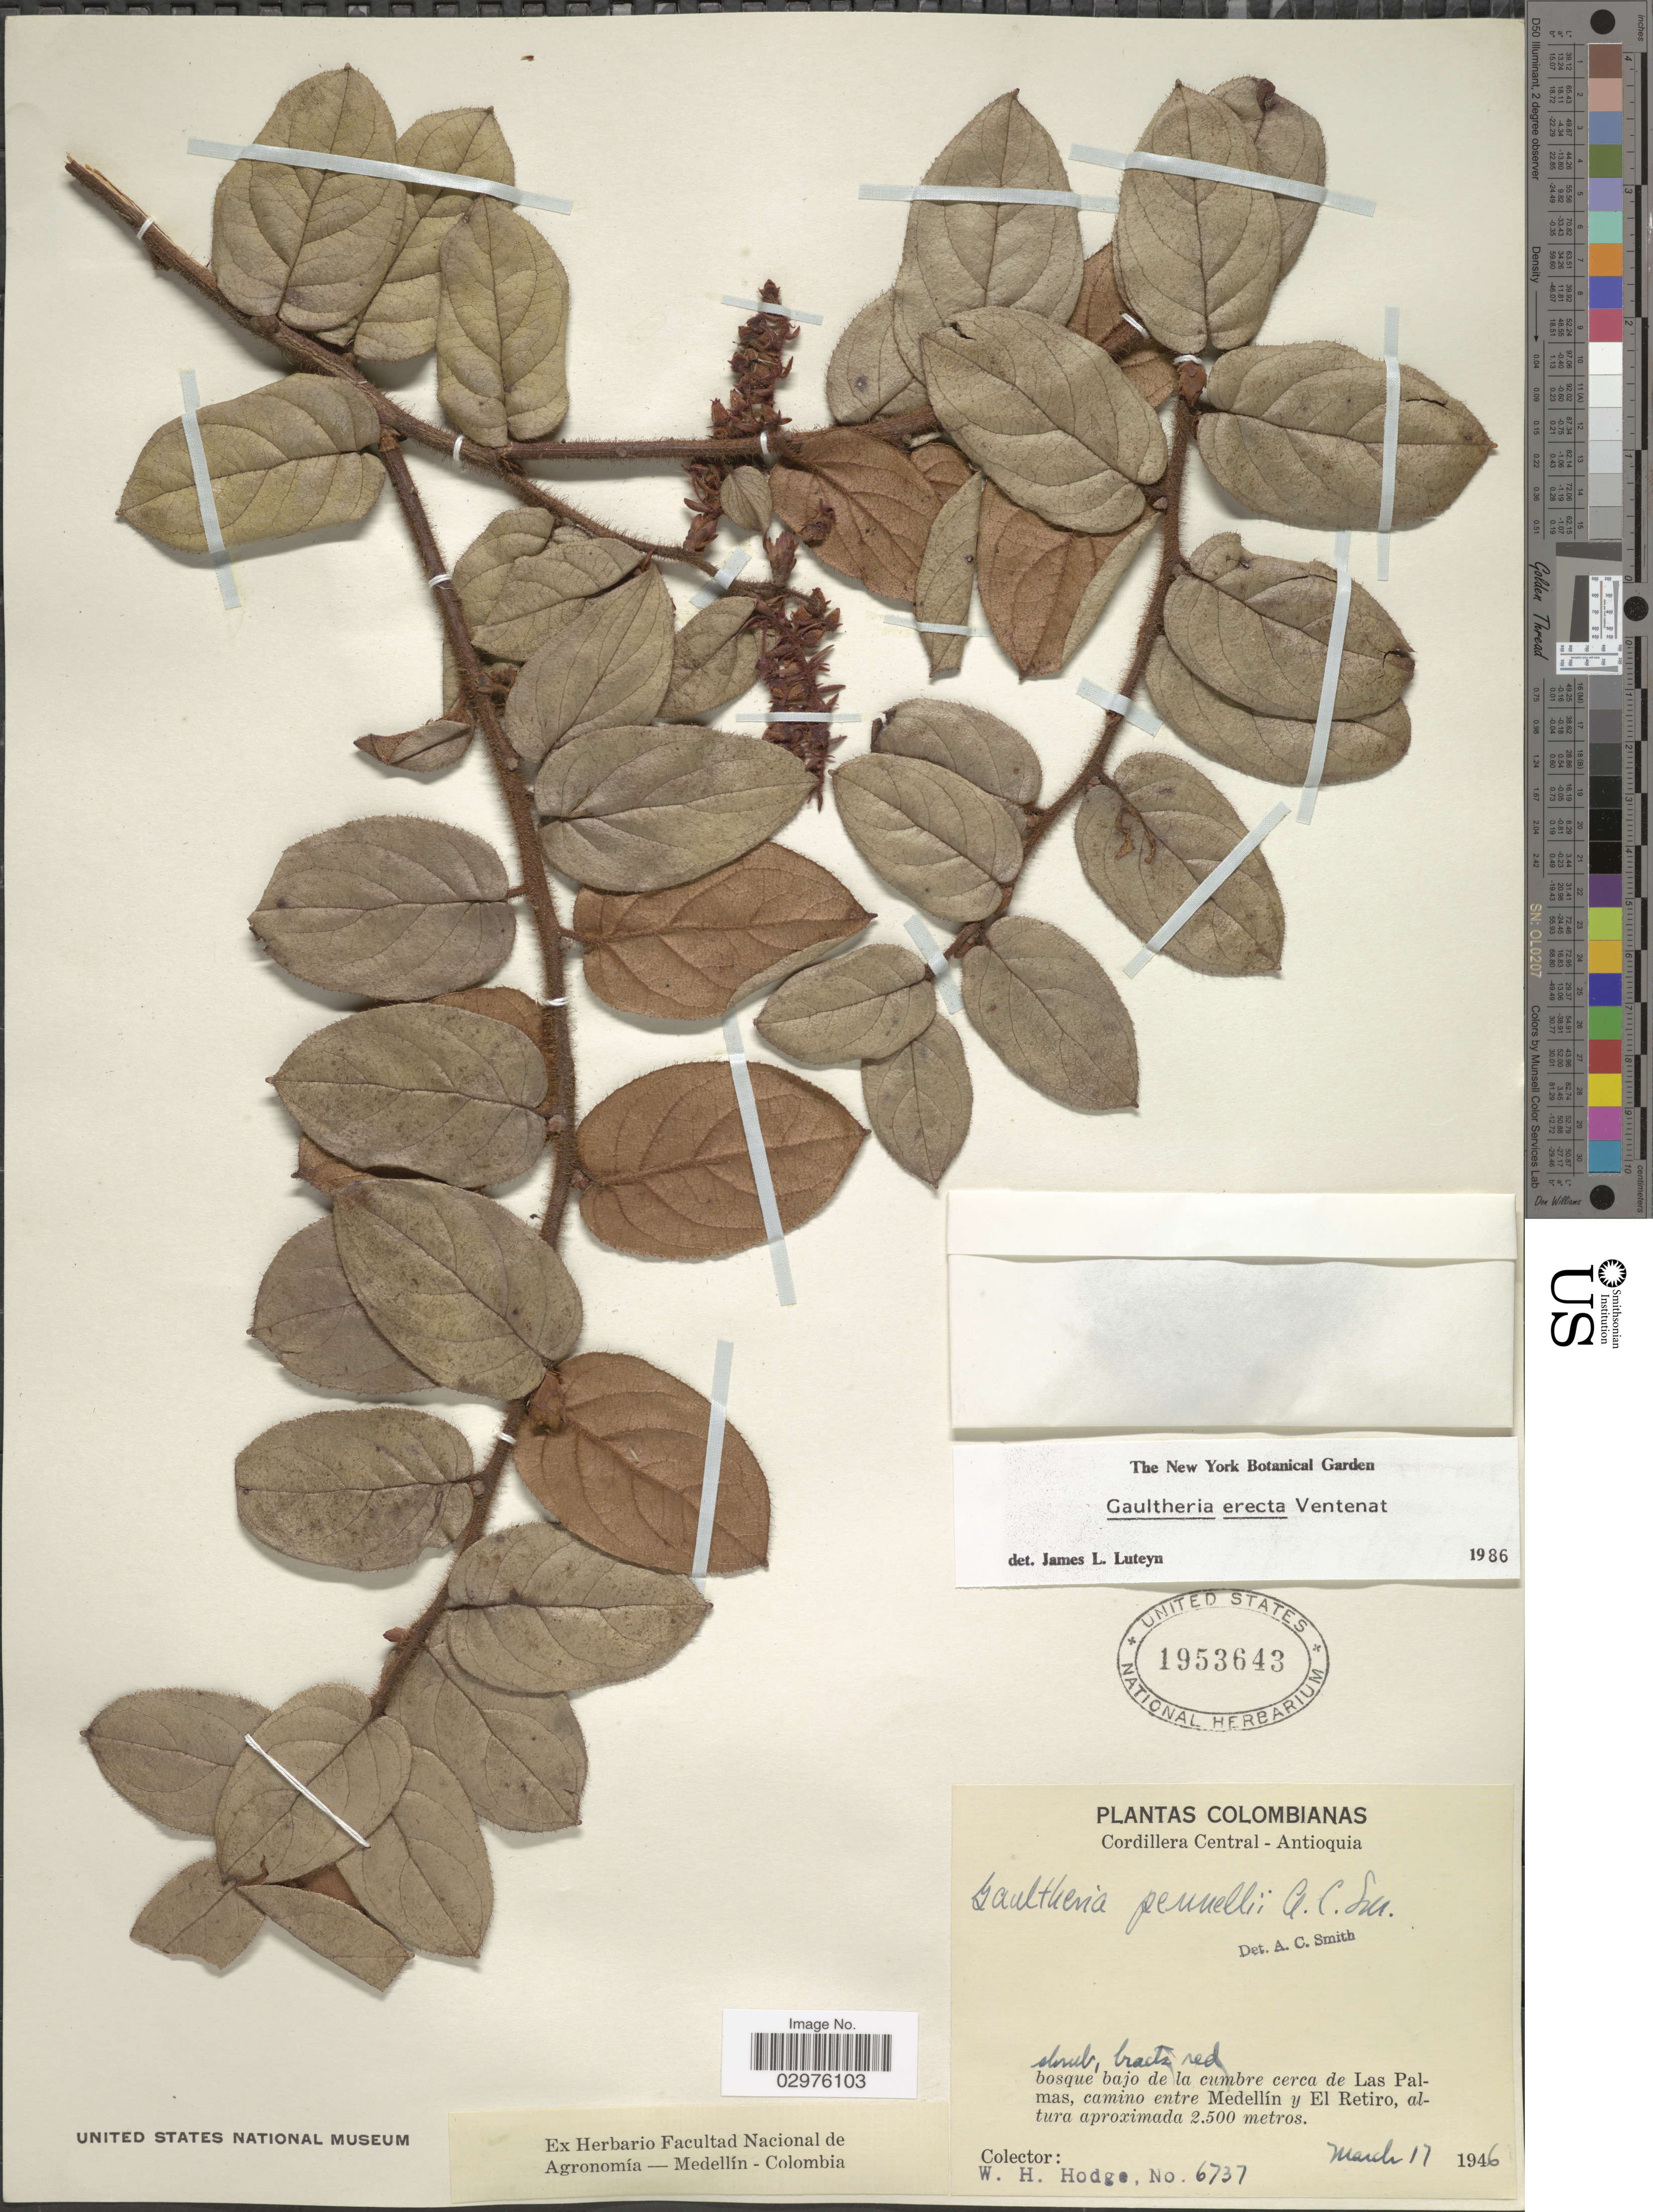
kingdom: Plantae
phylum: Tracheophyta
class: Magnoliopsida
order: Ericales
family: Ericaceae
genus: Gaultheria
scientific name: Gaultheria erecta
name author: Vent.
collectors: W. Hodge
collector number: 6737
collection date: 1946-03-17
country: Colombia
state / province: Antioquia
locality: Cordillera Central - Antioquia. Bosque bajo de la cumbre cerca de Las Palmas, camino entre Medellín y El Retiro.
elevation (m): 2500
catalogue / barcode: US 1953643